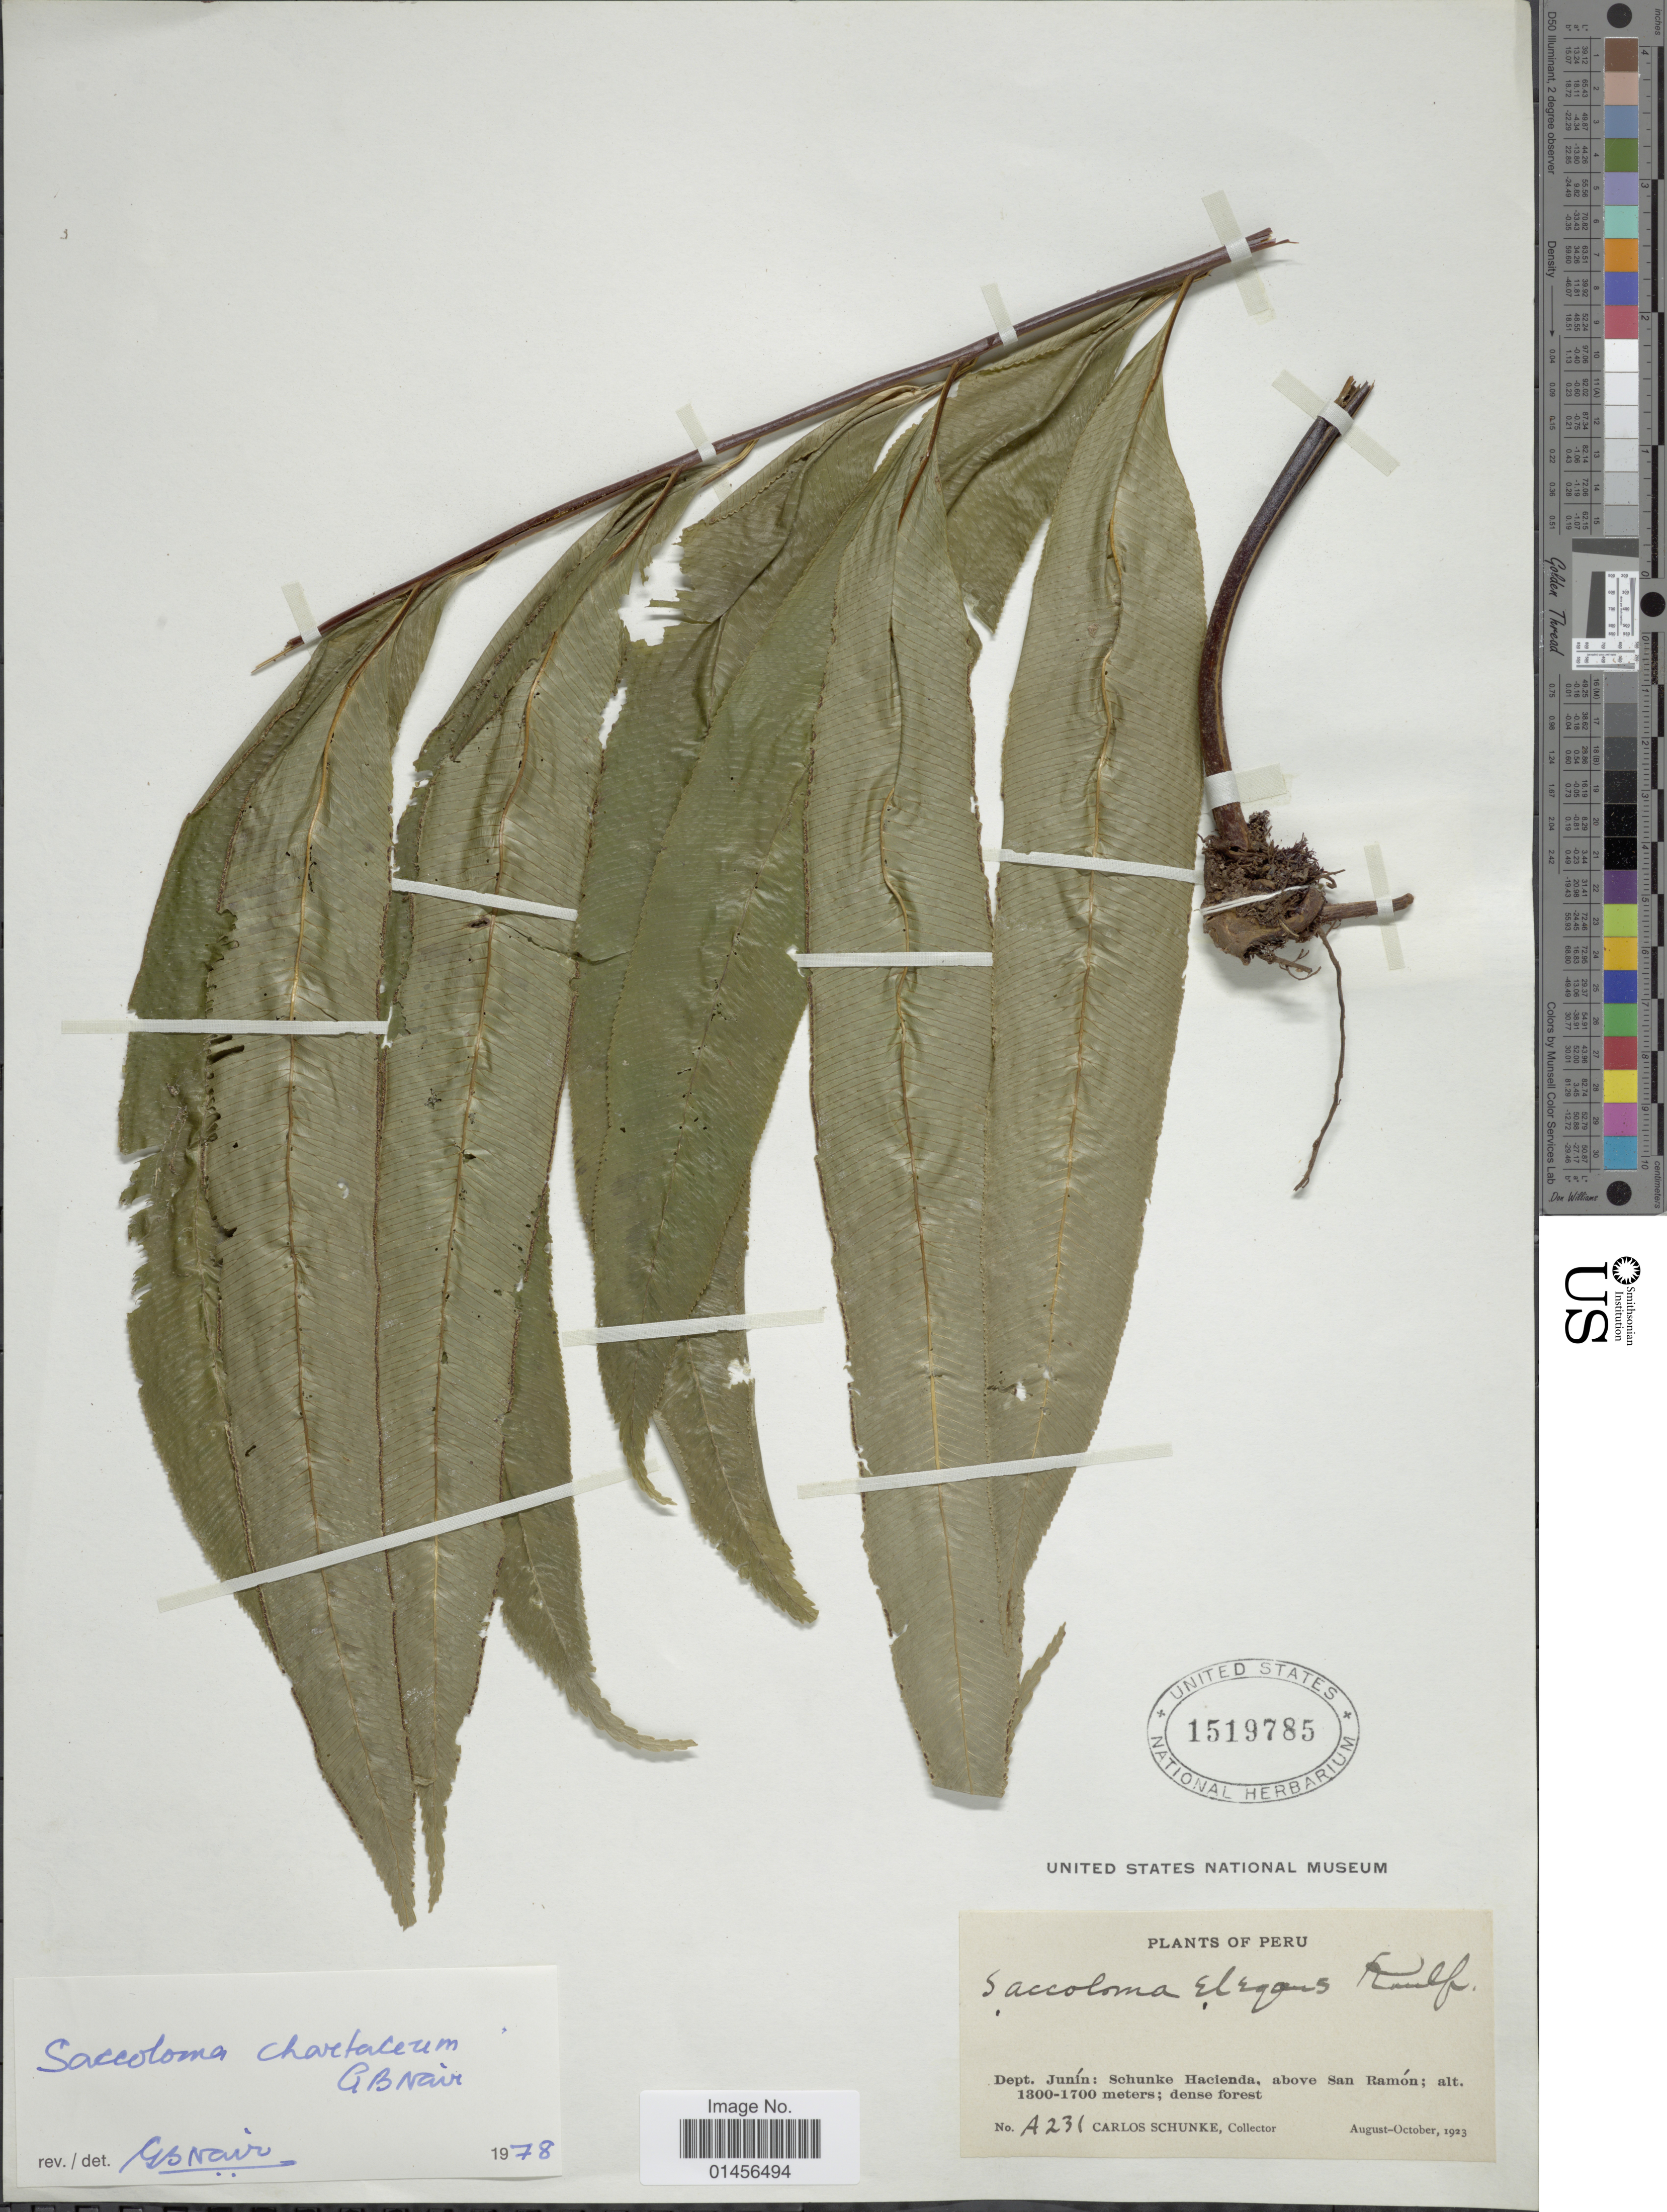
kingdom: Plantae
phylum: Tracheophyta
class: Polypodiopsida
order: Polypodiales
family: Saccolomataceae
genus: Saccoloma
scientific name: Saccoloma elegans subsp. chartaceum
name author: Cremers & K.U. Kramer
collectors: C. Schunke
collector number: A 231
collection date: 1923-08/1923-10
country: Peru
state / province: Junín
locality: Dept. Junín: Schunke Hacienda, above San Ramón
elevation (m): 1300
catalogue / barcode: US 1519785